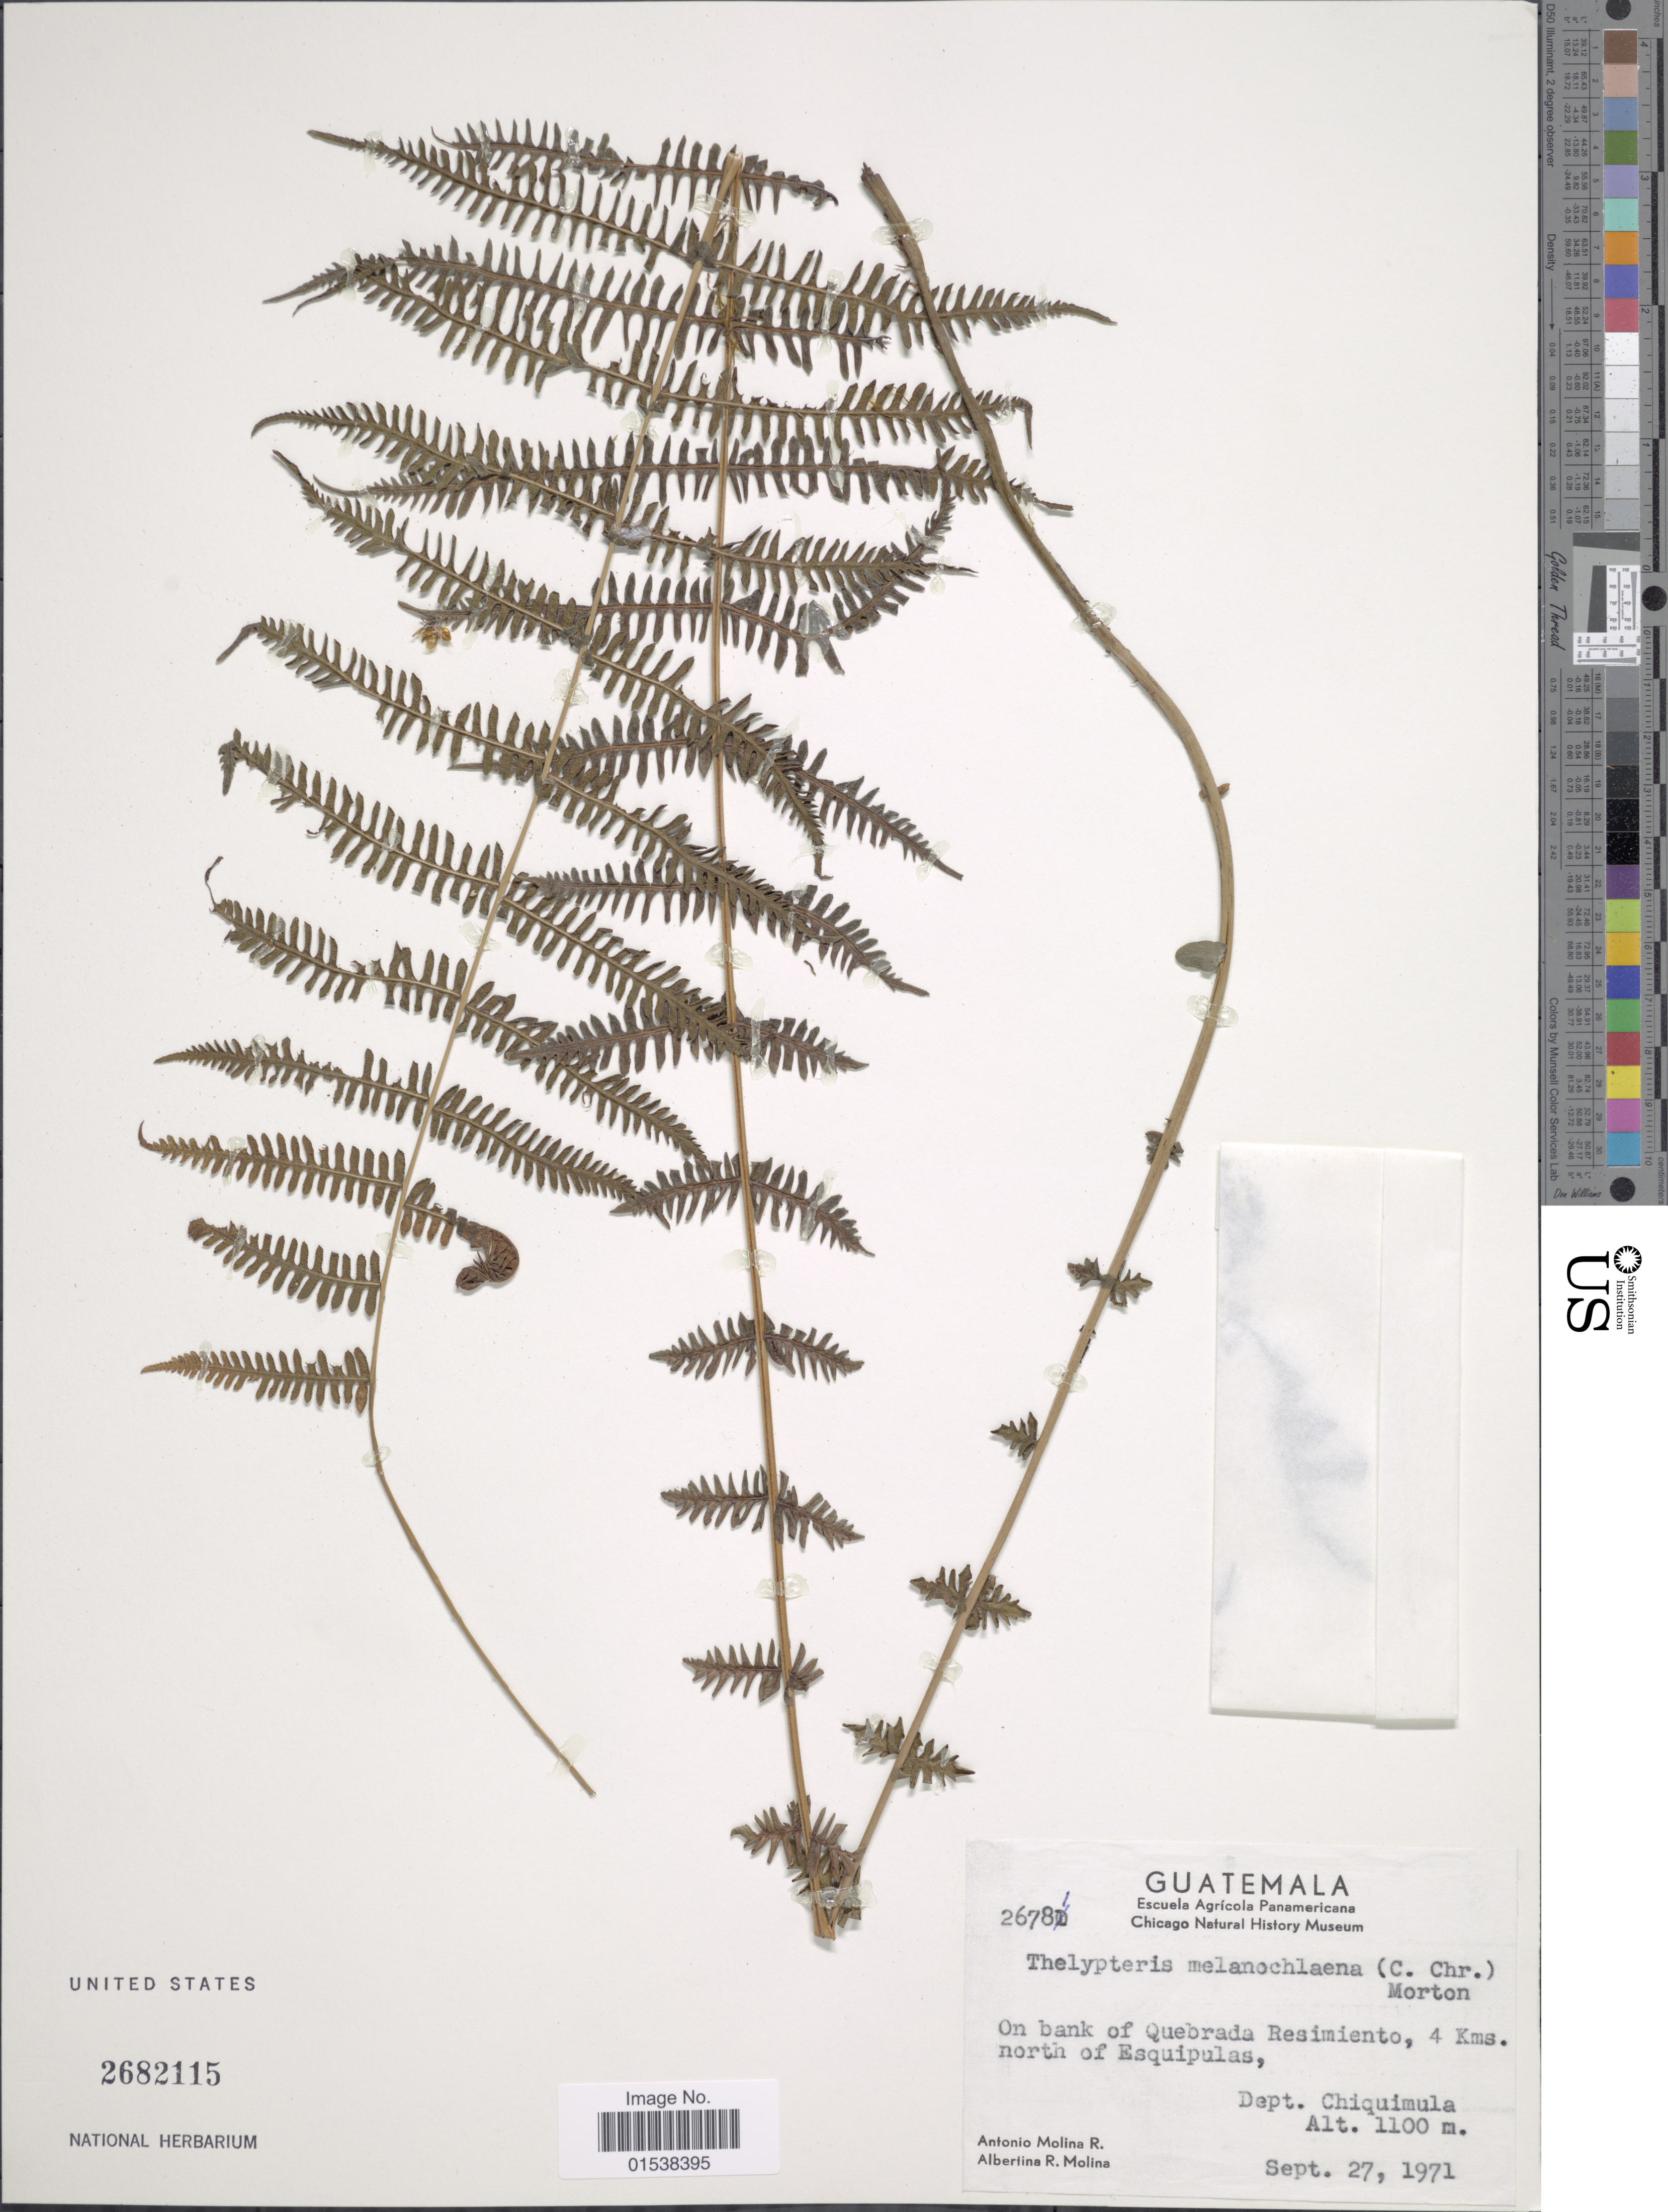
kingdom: Plantae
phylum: Tracheophyta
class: Polypodiopsida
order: Polypodiales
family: Thelypteridaceae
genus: Amauropelta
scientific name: Amauropelta melanochlaena (C. Chr.) comb. nov., ined 2015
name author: (C. Chr.)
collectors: A. Molina R. & A. Molina R.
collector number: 2678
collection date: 1971-09-27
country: Guatemala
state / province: Chiquimula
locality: On bank of Quebrada Resimiento, 4 kms north of Esquipulas, Dept. Chiquimula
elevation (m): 1100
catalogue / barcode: US 2682115